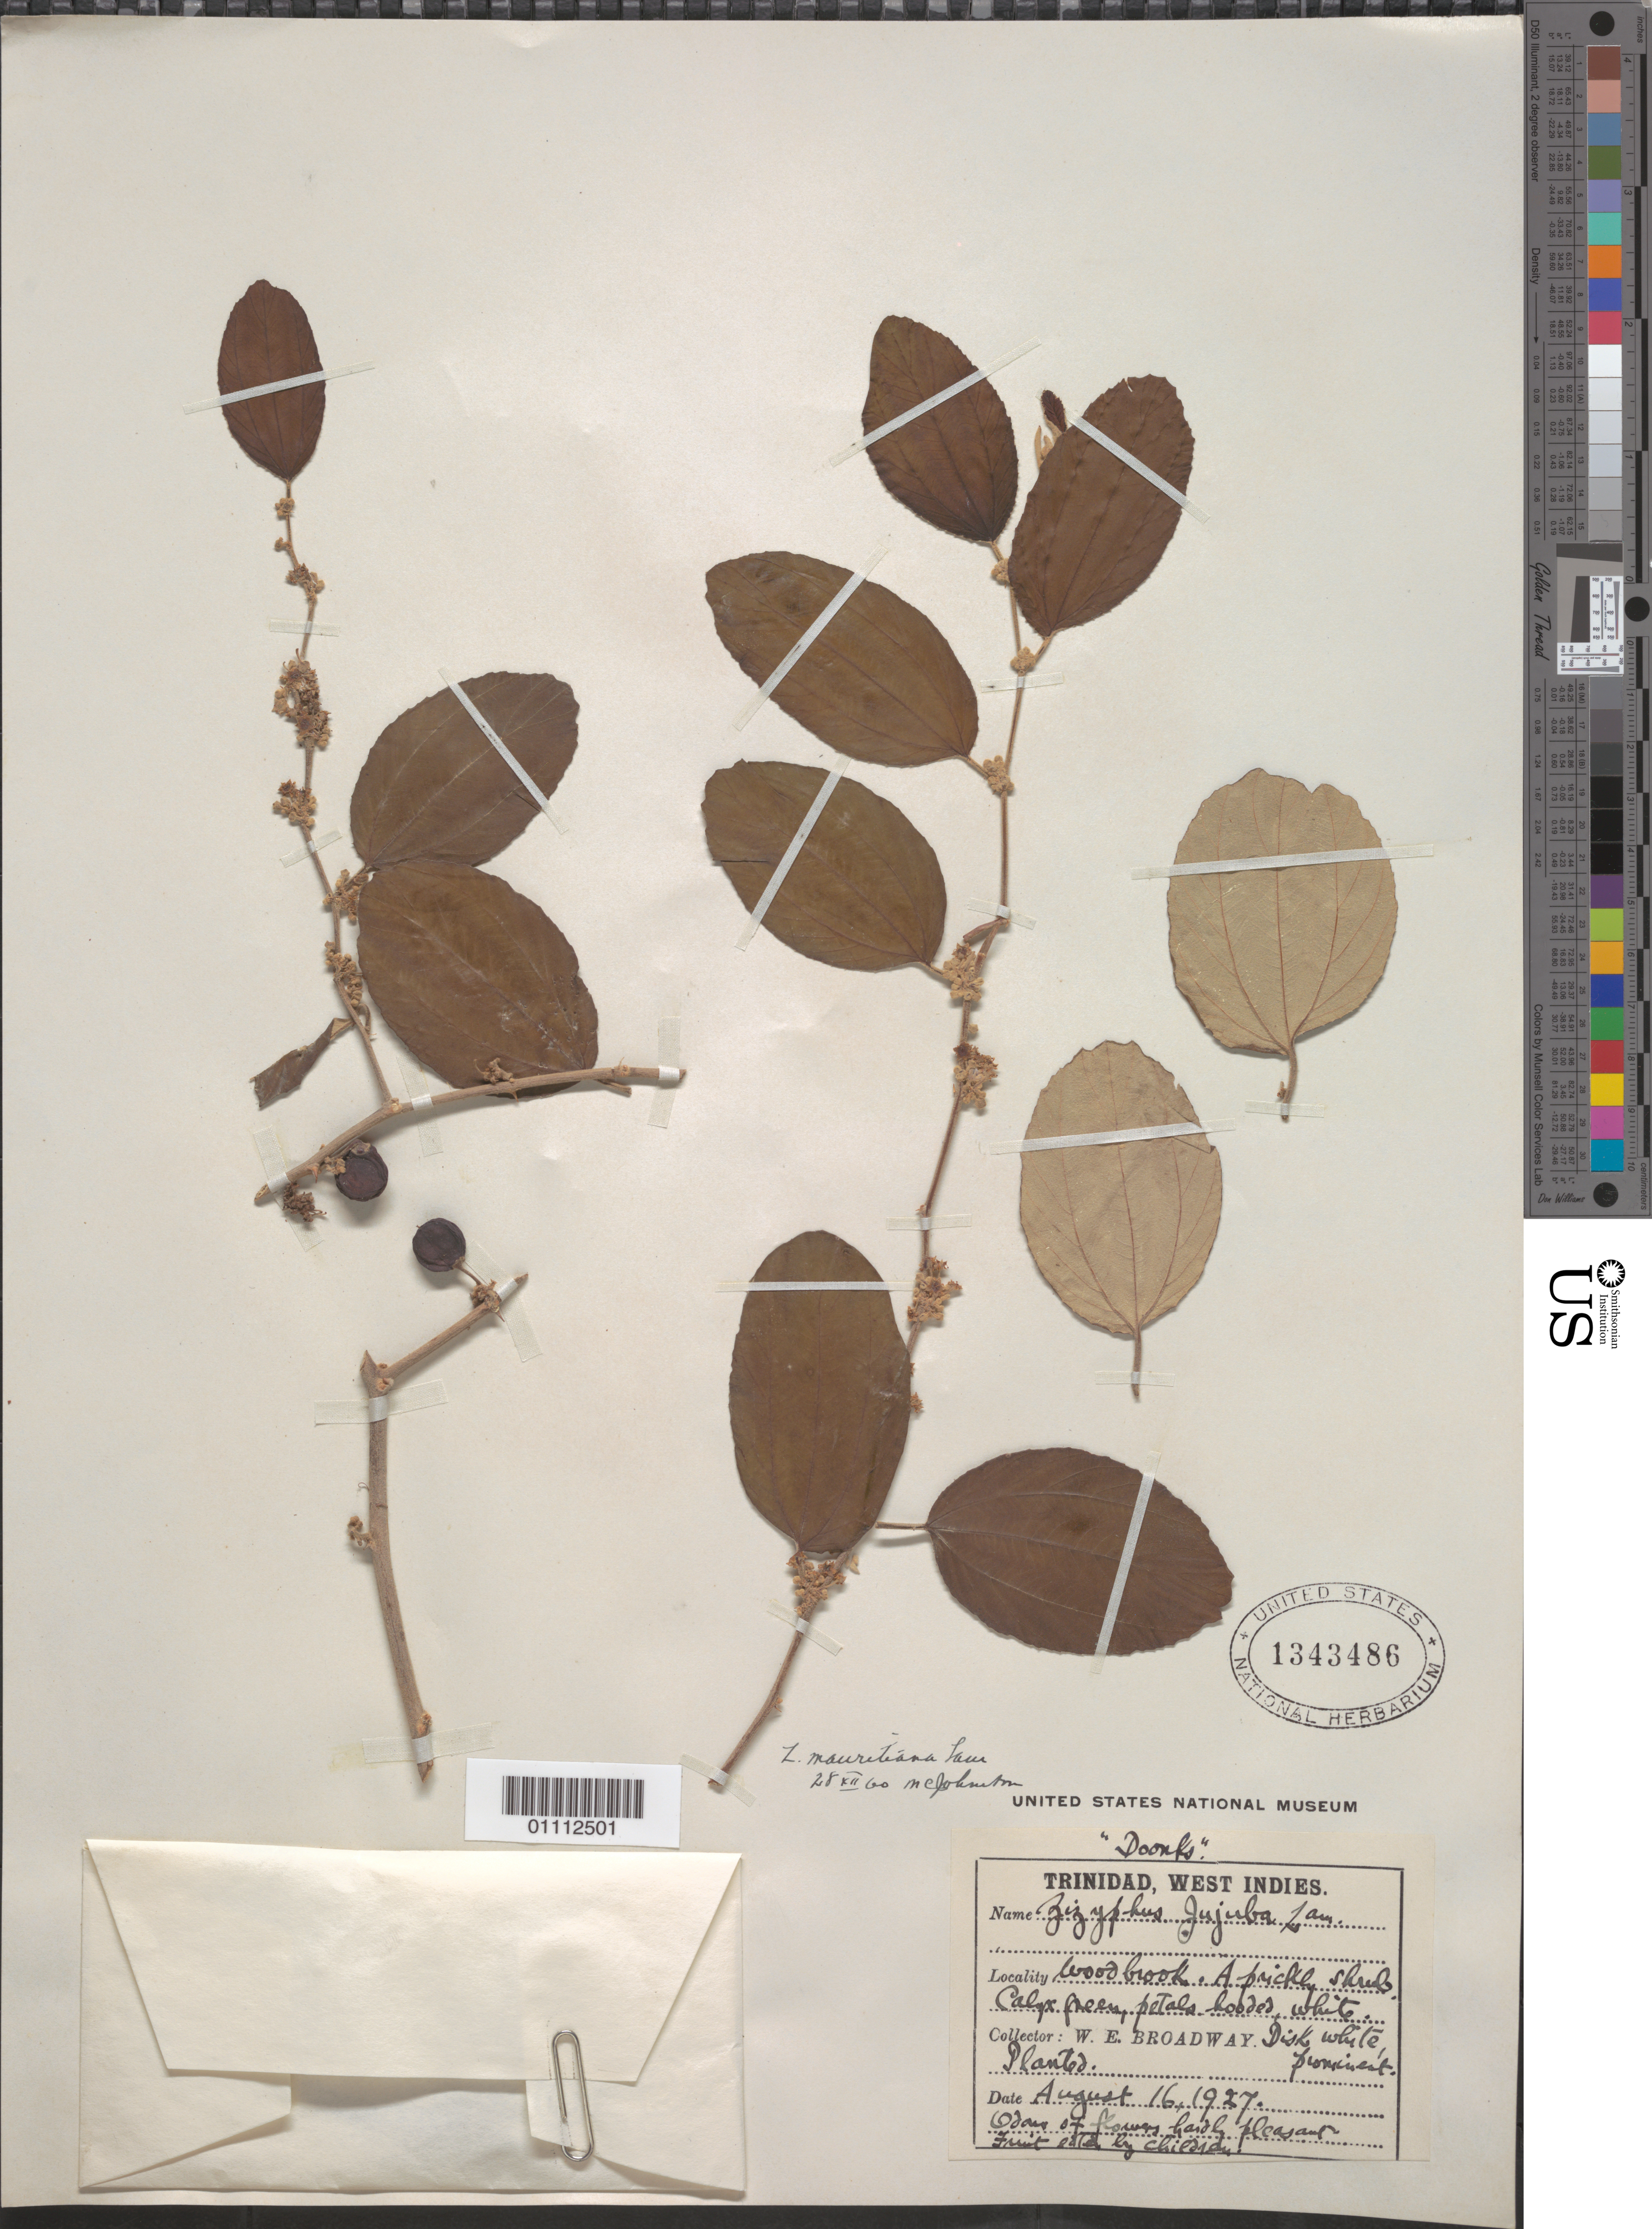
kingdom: Plantae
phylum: Tracheophyta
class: Magnoliopsida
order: Rosales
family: Rhamnaceae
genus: Ziziphus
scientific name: Ziziphus mauritiana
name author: Lam.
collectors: W. E. Broadway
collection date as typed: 16 Aug 1927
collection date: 1927-08-16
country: Trinidad and Tobago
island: Trinidad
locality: Woodbrook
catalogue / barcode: US 1343486